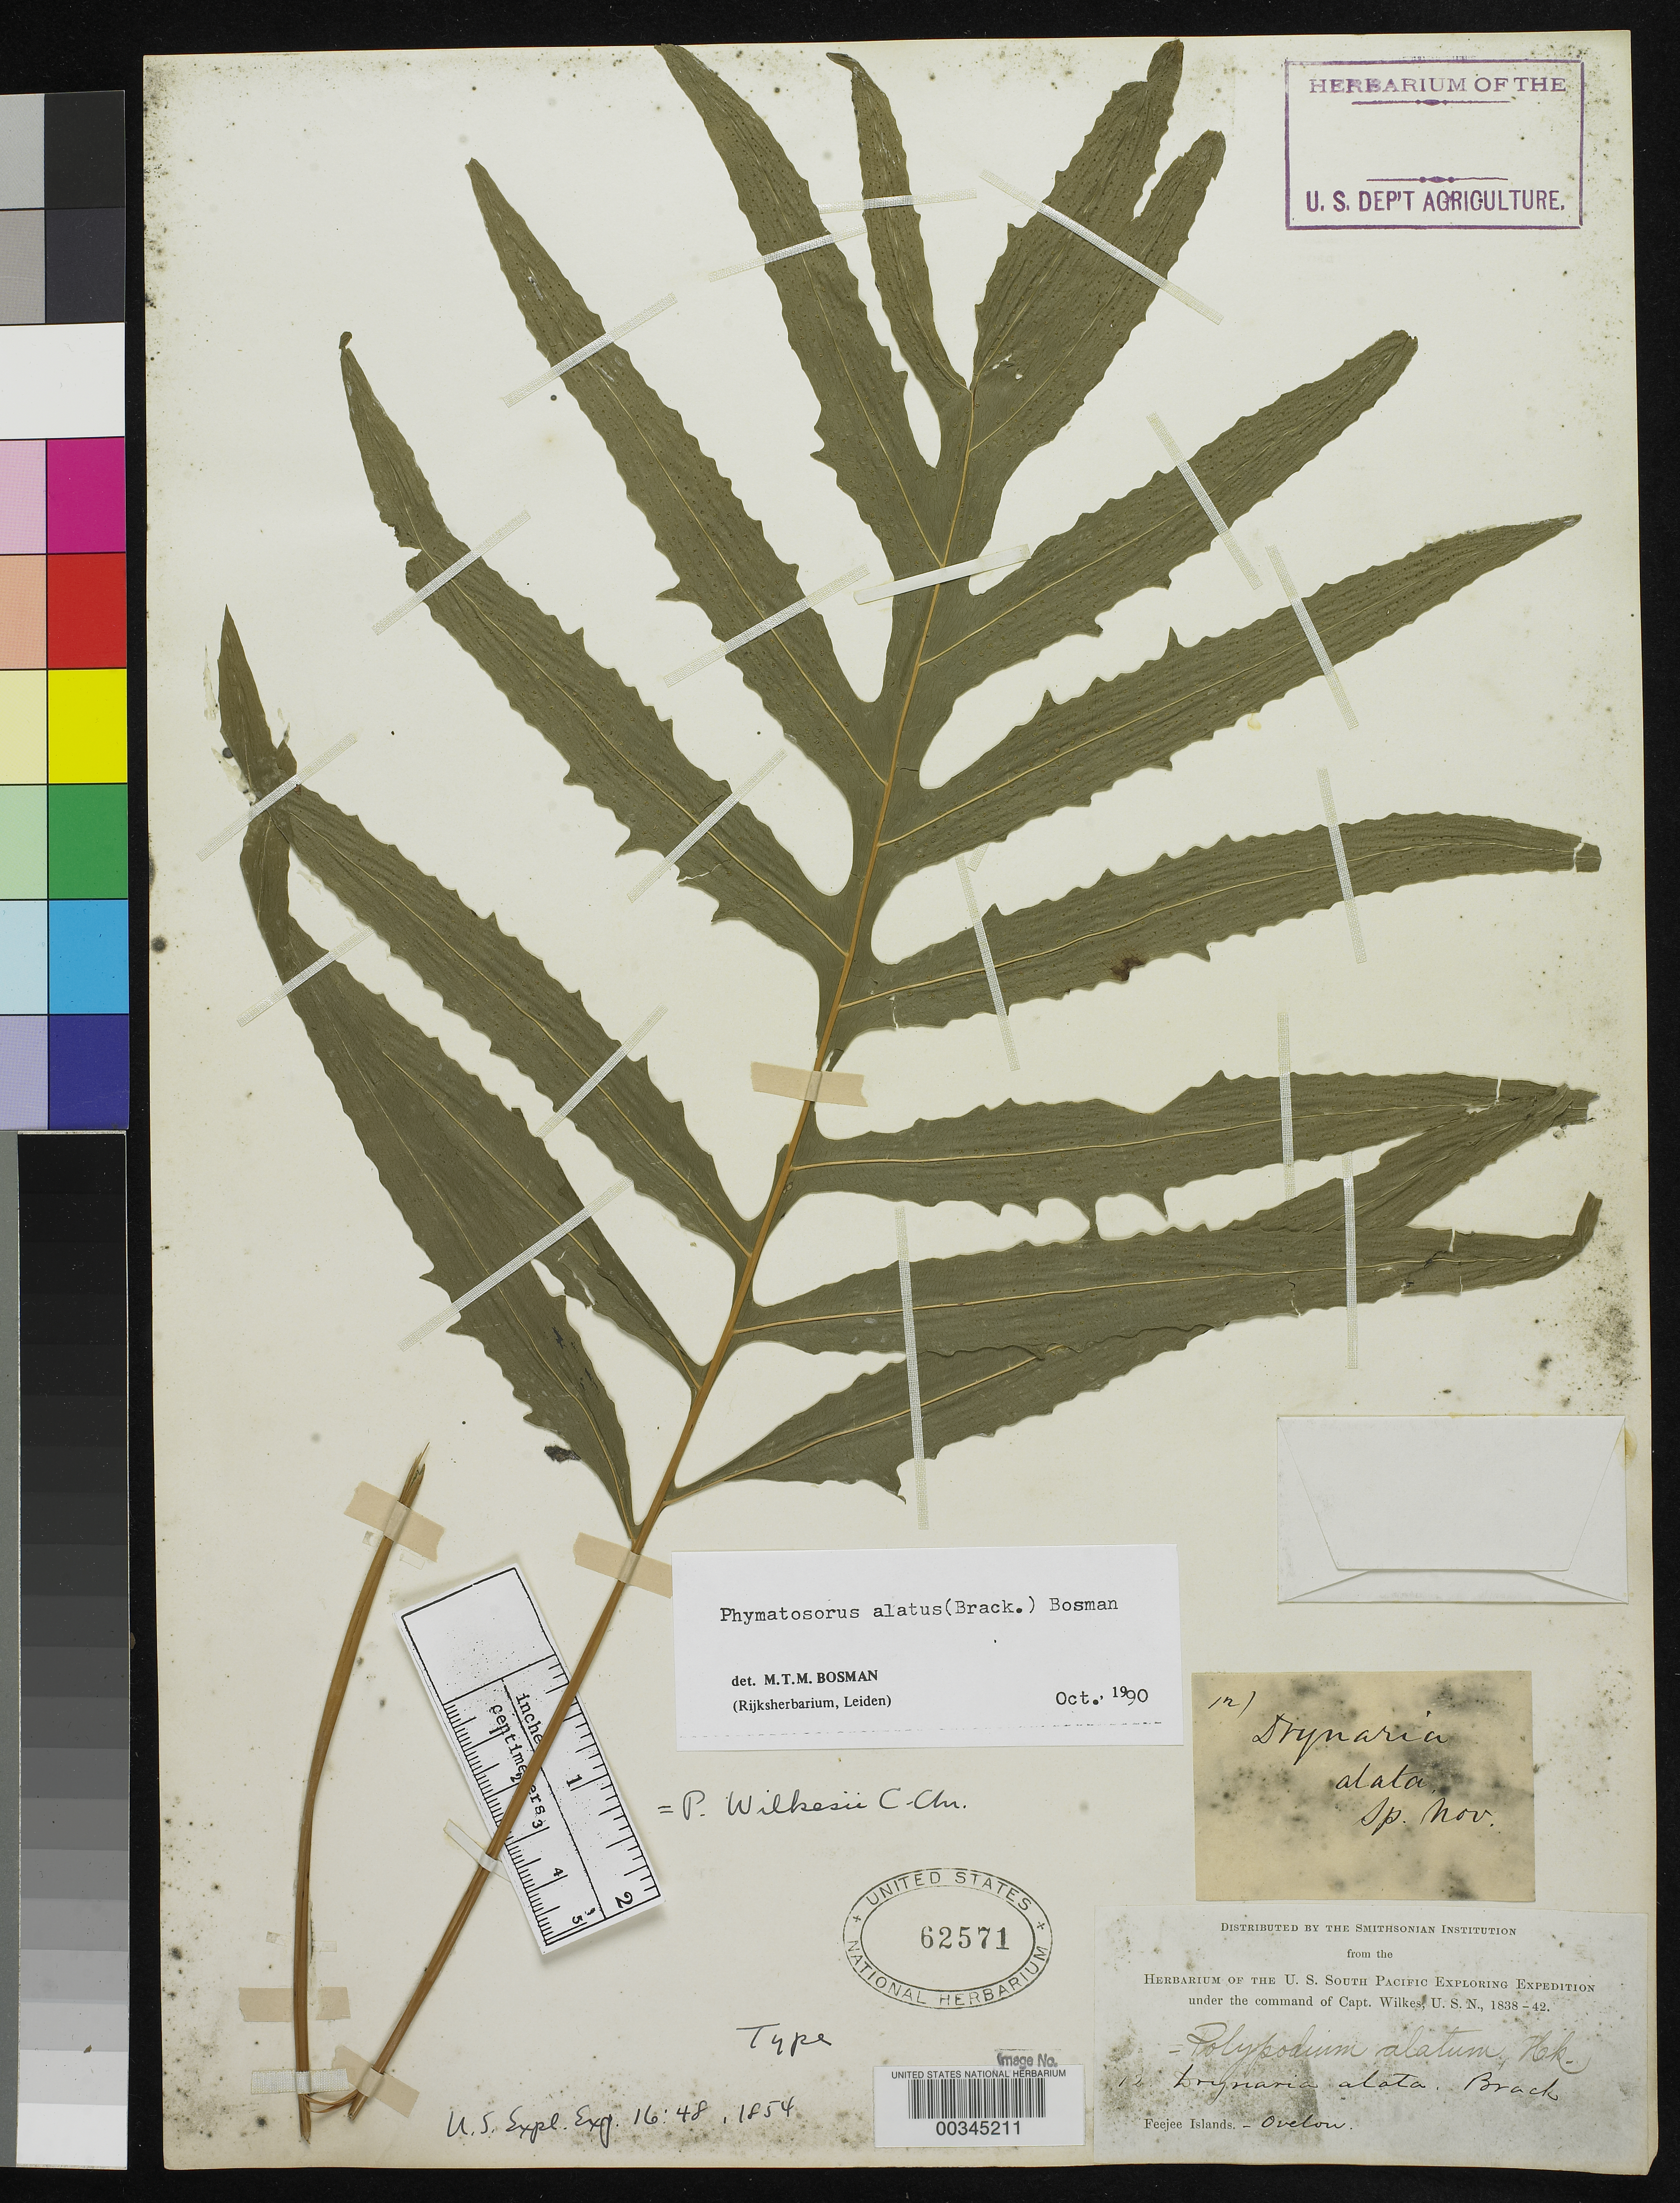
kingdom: Plantae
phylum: Tracheophyta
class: Polypodiopsida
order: Polypodiales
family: Polypodiaceae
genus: Drynaria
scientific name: Drynaria alata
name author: Brack. in Wilkes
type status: Holotype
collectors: Wilkes Explor. Exped.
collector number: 12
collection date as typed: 1838 to -- --- 1842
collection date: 1838/1842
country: Fiji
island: Ovalau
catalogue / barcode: US 62571